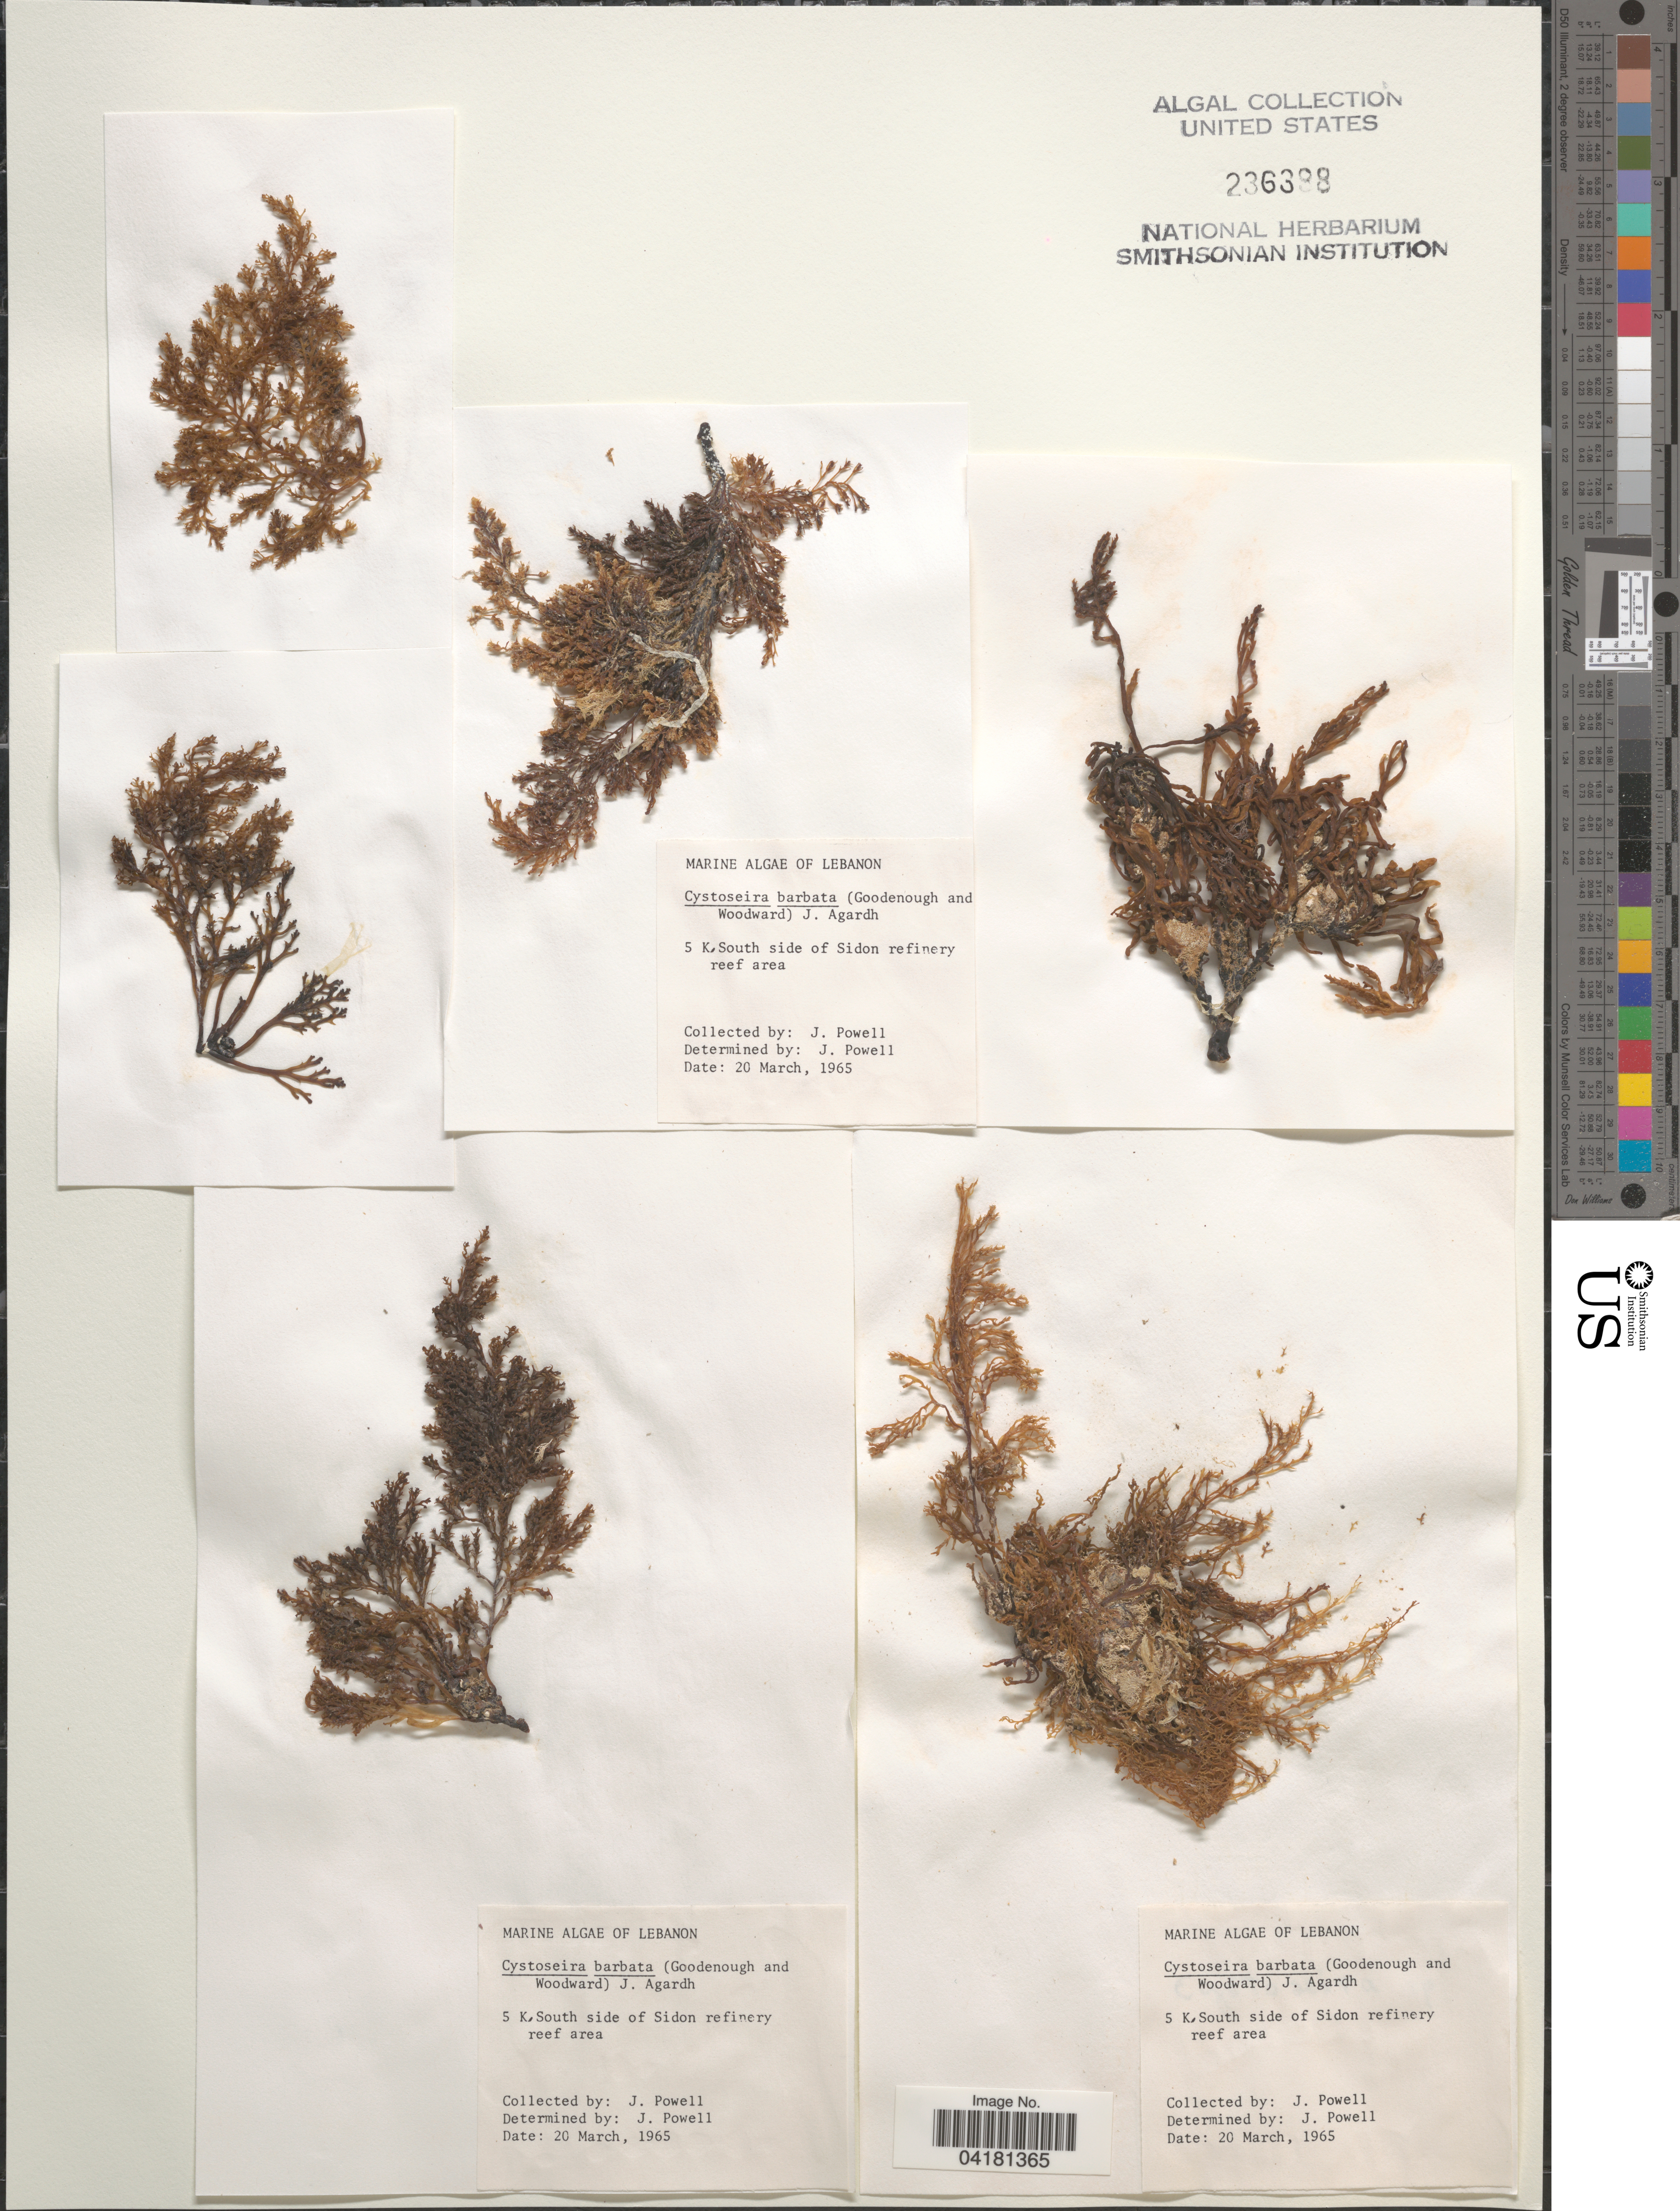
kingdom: Chromista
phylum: Ochrophyta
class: Phaeophyceae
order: Fucales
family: Sargassaceae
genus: Gongolaria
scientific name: Gongolaria barbata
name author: (Stackh.) Kuntze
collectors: J. Powell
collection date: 1965-03-20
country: Lebanon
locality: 5 K. South side of Sidon refinery reef area.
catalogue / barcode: US 236398